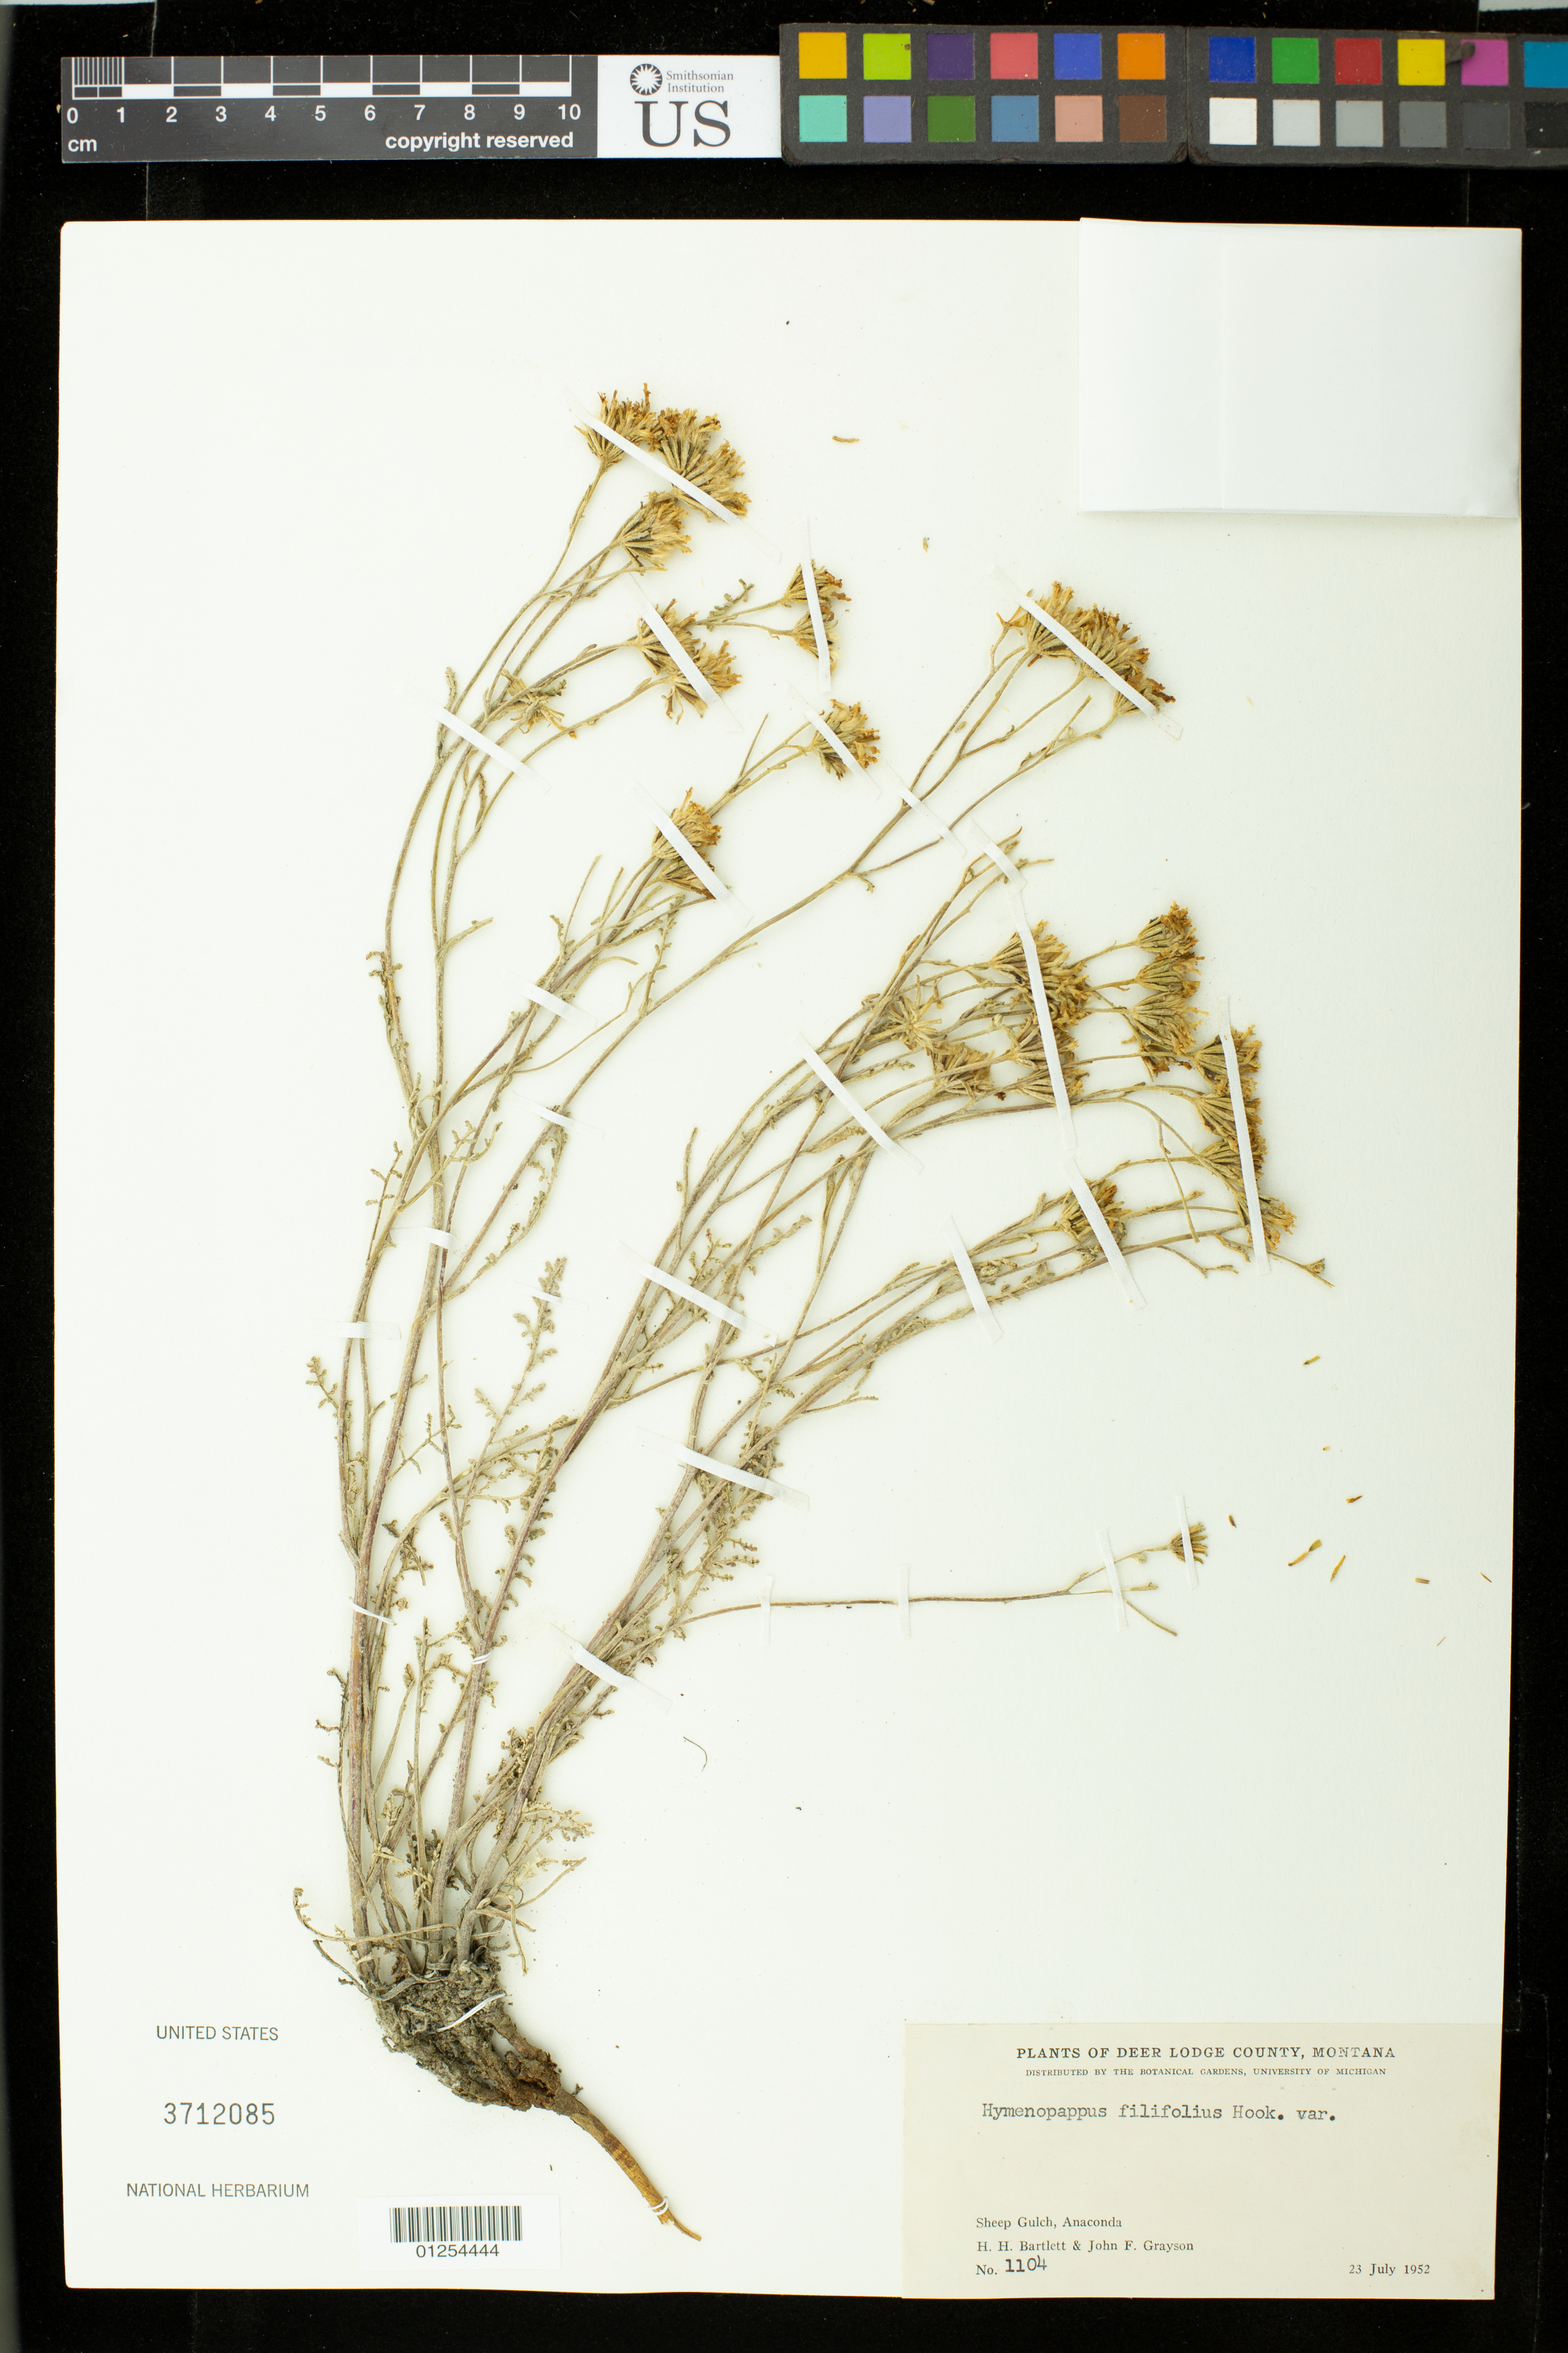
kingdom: Plantae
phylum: Tracheophyta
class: Magnoliopsida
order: Asterales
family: Asteraceae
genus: Hymenopappus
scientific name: Hymenopappus filifolius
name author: Hook.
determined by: Bartlett, H. H.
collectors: H. H. Bartlett & J. Grayson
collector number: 1104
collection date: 1952-07-23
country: United States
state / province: Montana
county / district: Deer Lodge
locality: Sheep Gulch, Anaconda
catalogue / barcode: US 3712085